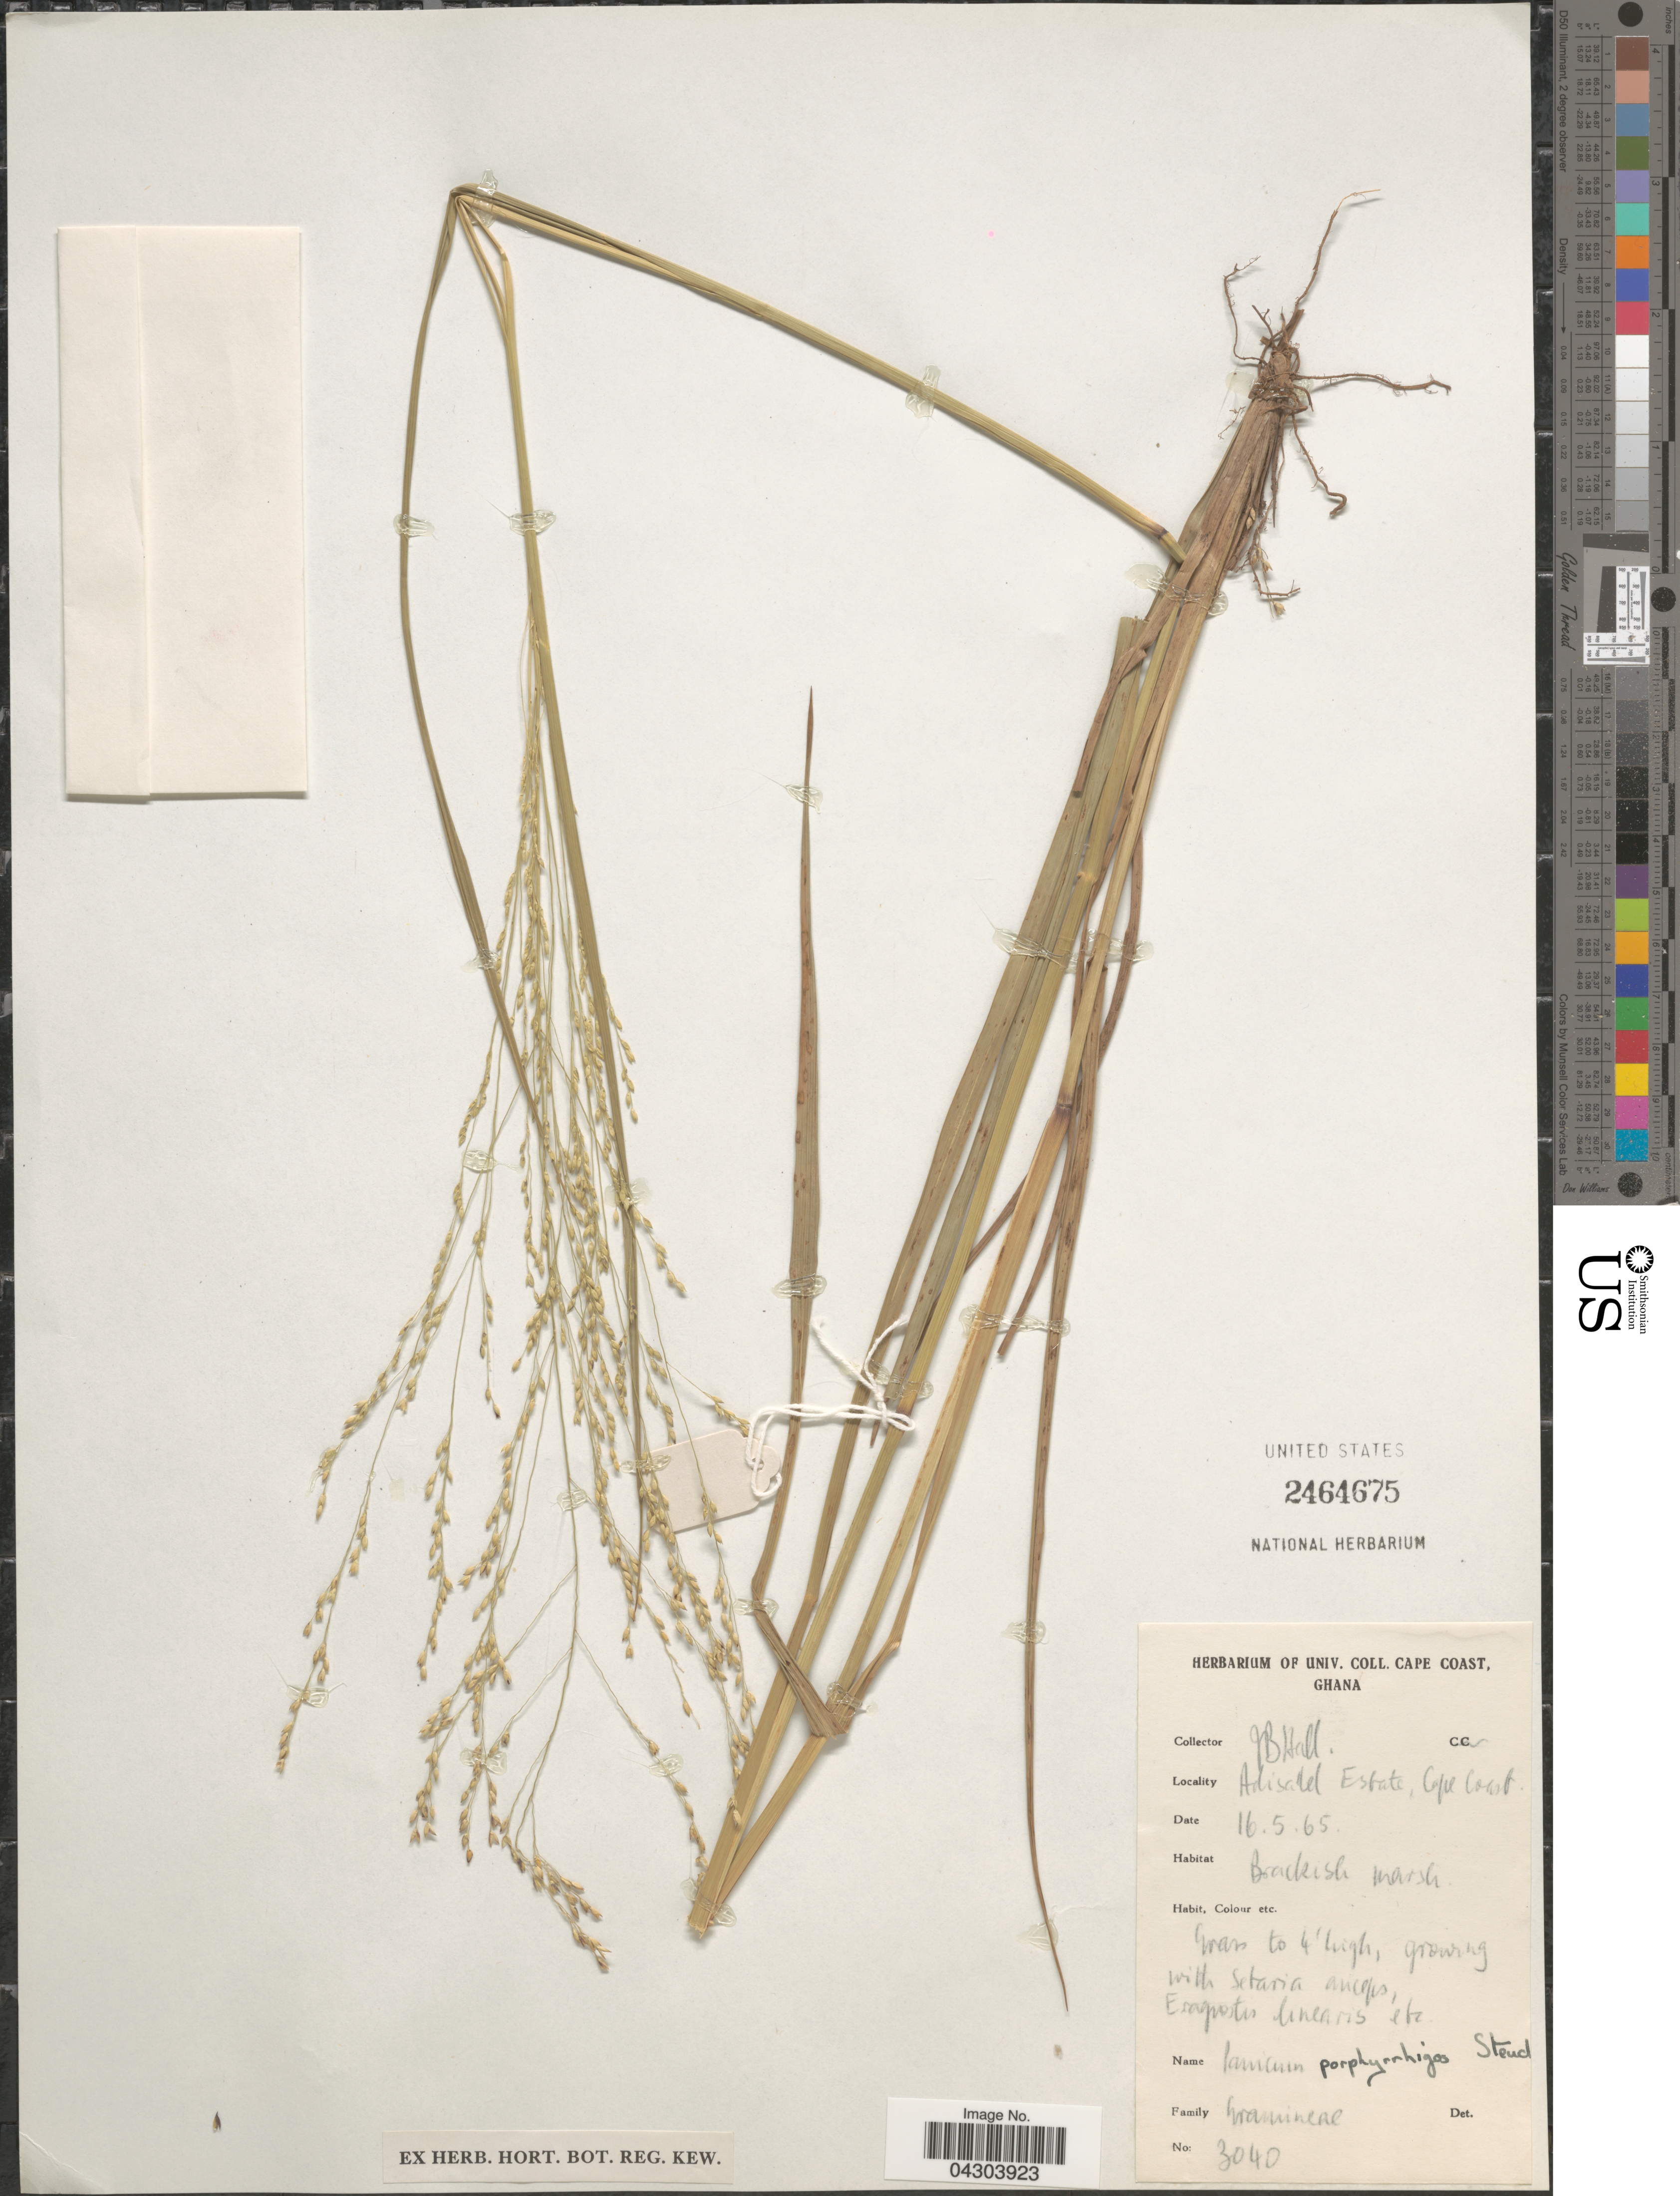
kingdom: Plantae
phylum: Tracheophyta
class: Liliopsida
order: Poales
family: Poaceae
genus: Panicum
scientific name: Panicum porphyrrhizos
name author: Steud.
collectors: J. Hall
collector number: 3040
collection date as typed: Transcribed d/m/y: 16/5/65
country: Ghana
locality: Adisabel Estate, Cape Coast.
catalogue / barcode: US 2464675